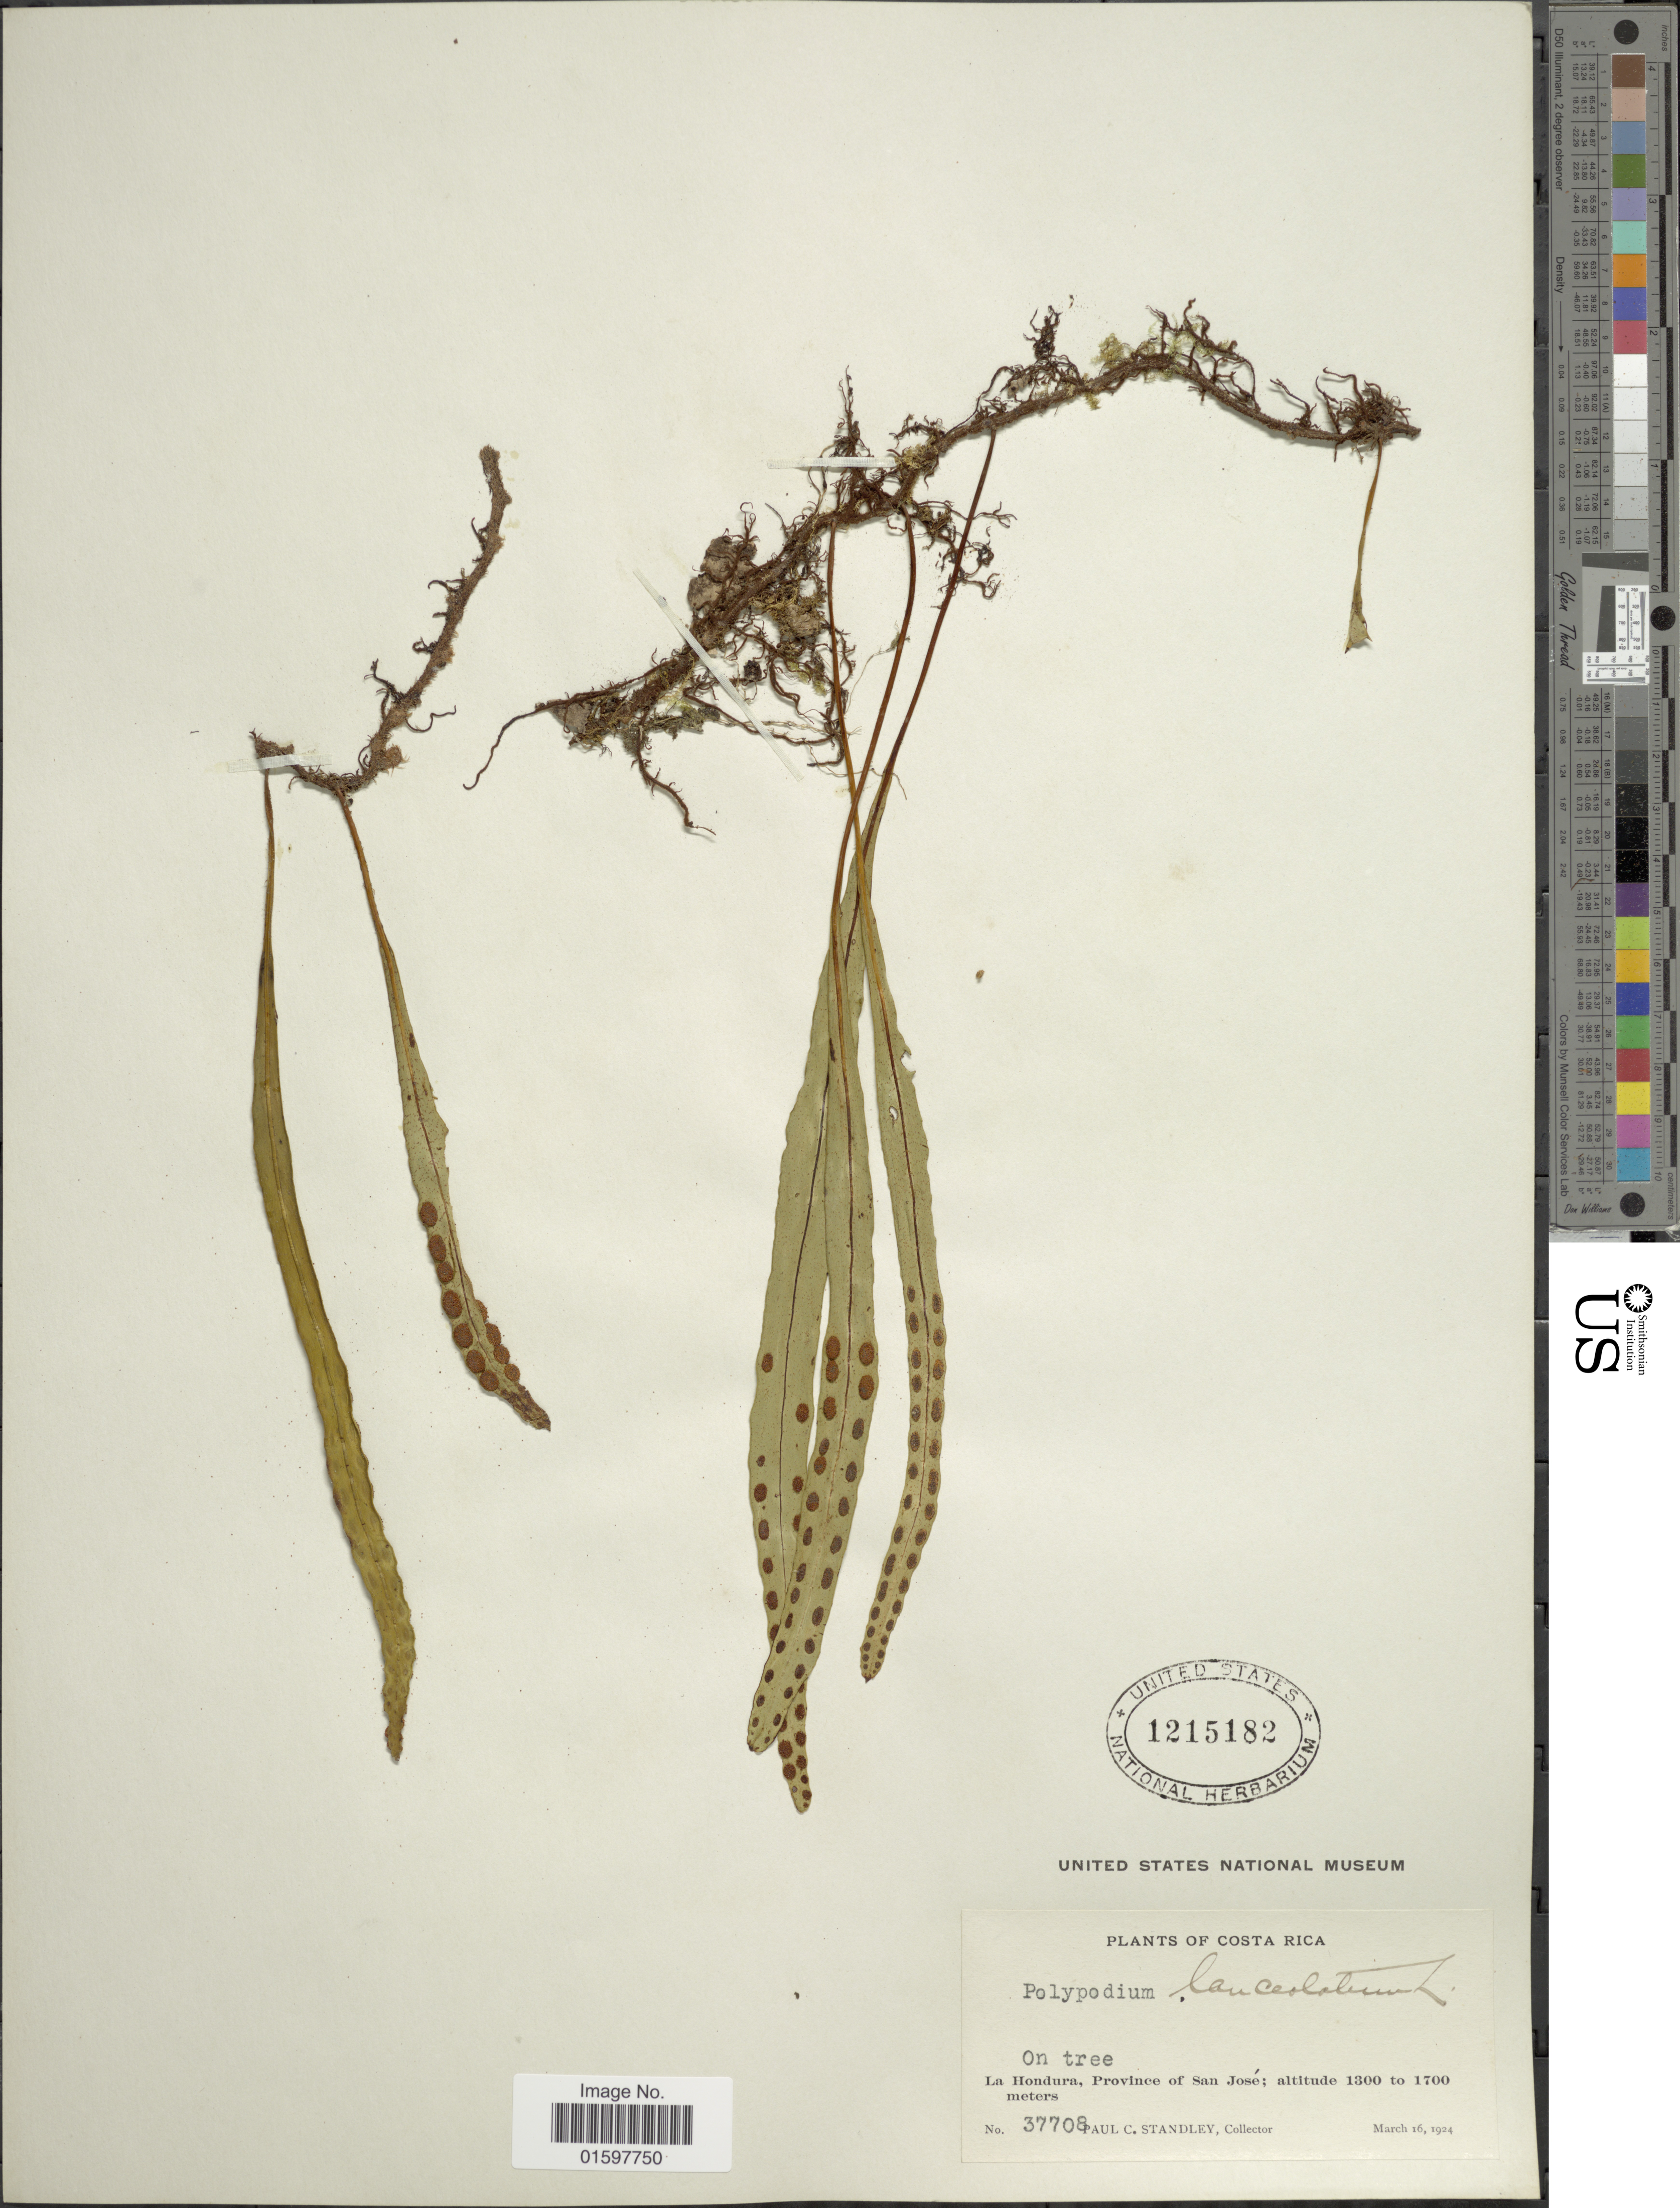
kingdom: Plantae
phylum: Tracheophyta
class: Polypodiopsida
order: Polypodiales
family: Polypodiaceae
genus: Pleopeltis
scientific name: Pleopeltis macrocarpa var. complanata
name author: (Weath.) Lellinger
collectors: P. C. Standley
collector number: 37708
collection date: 1924-03-16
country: Costa Rica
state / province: San José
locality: La Hondura.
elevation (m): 1300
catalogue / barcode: US 1215182